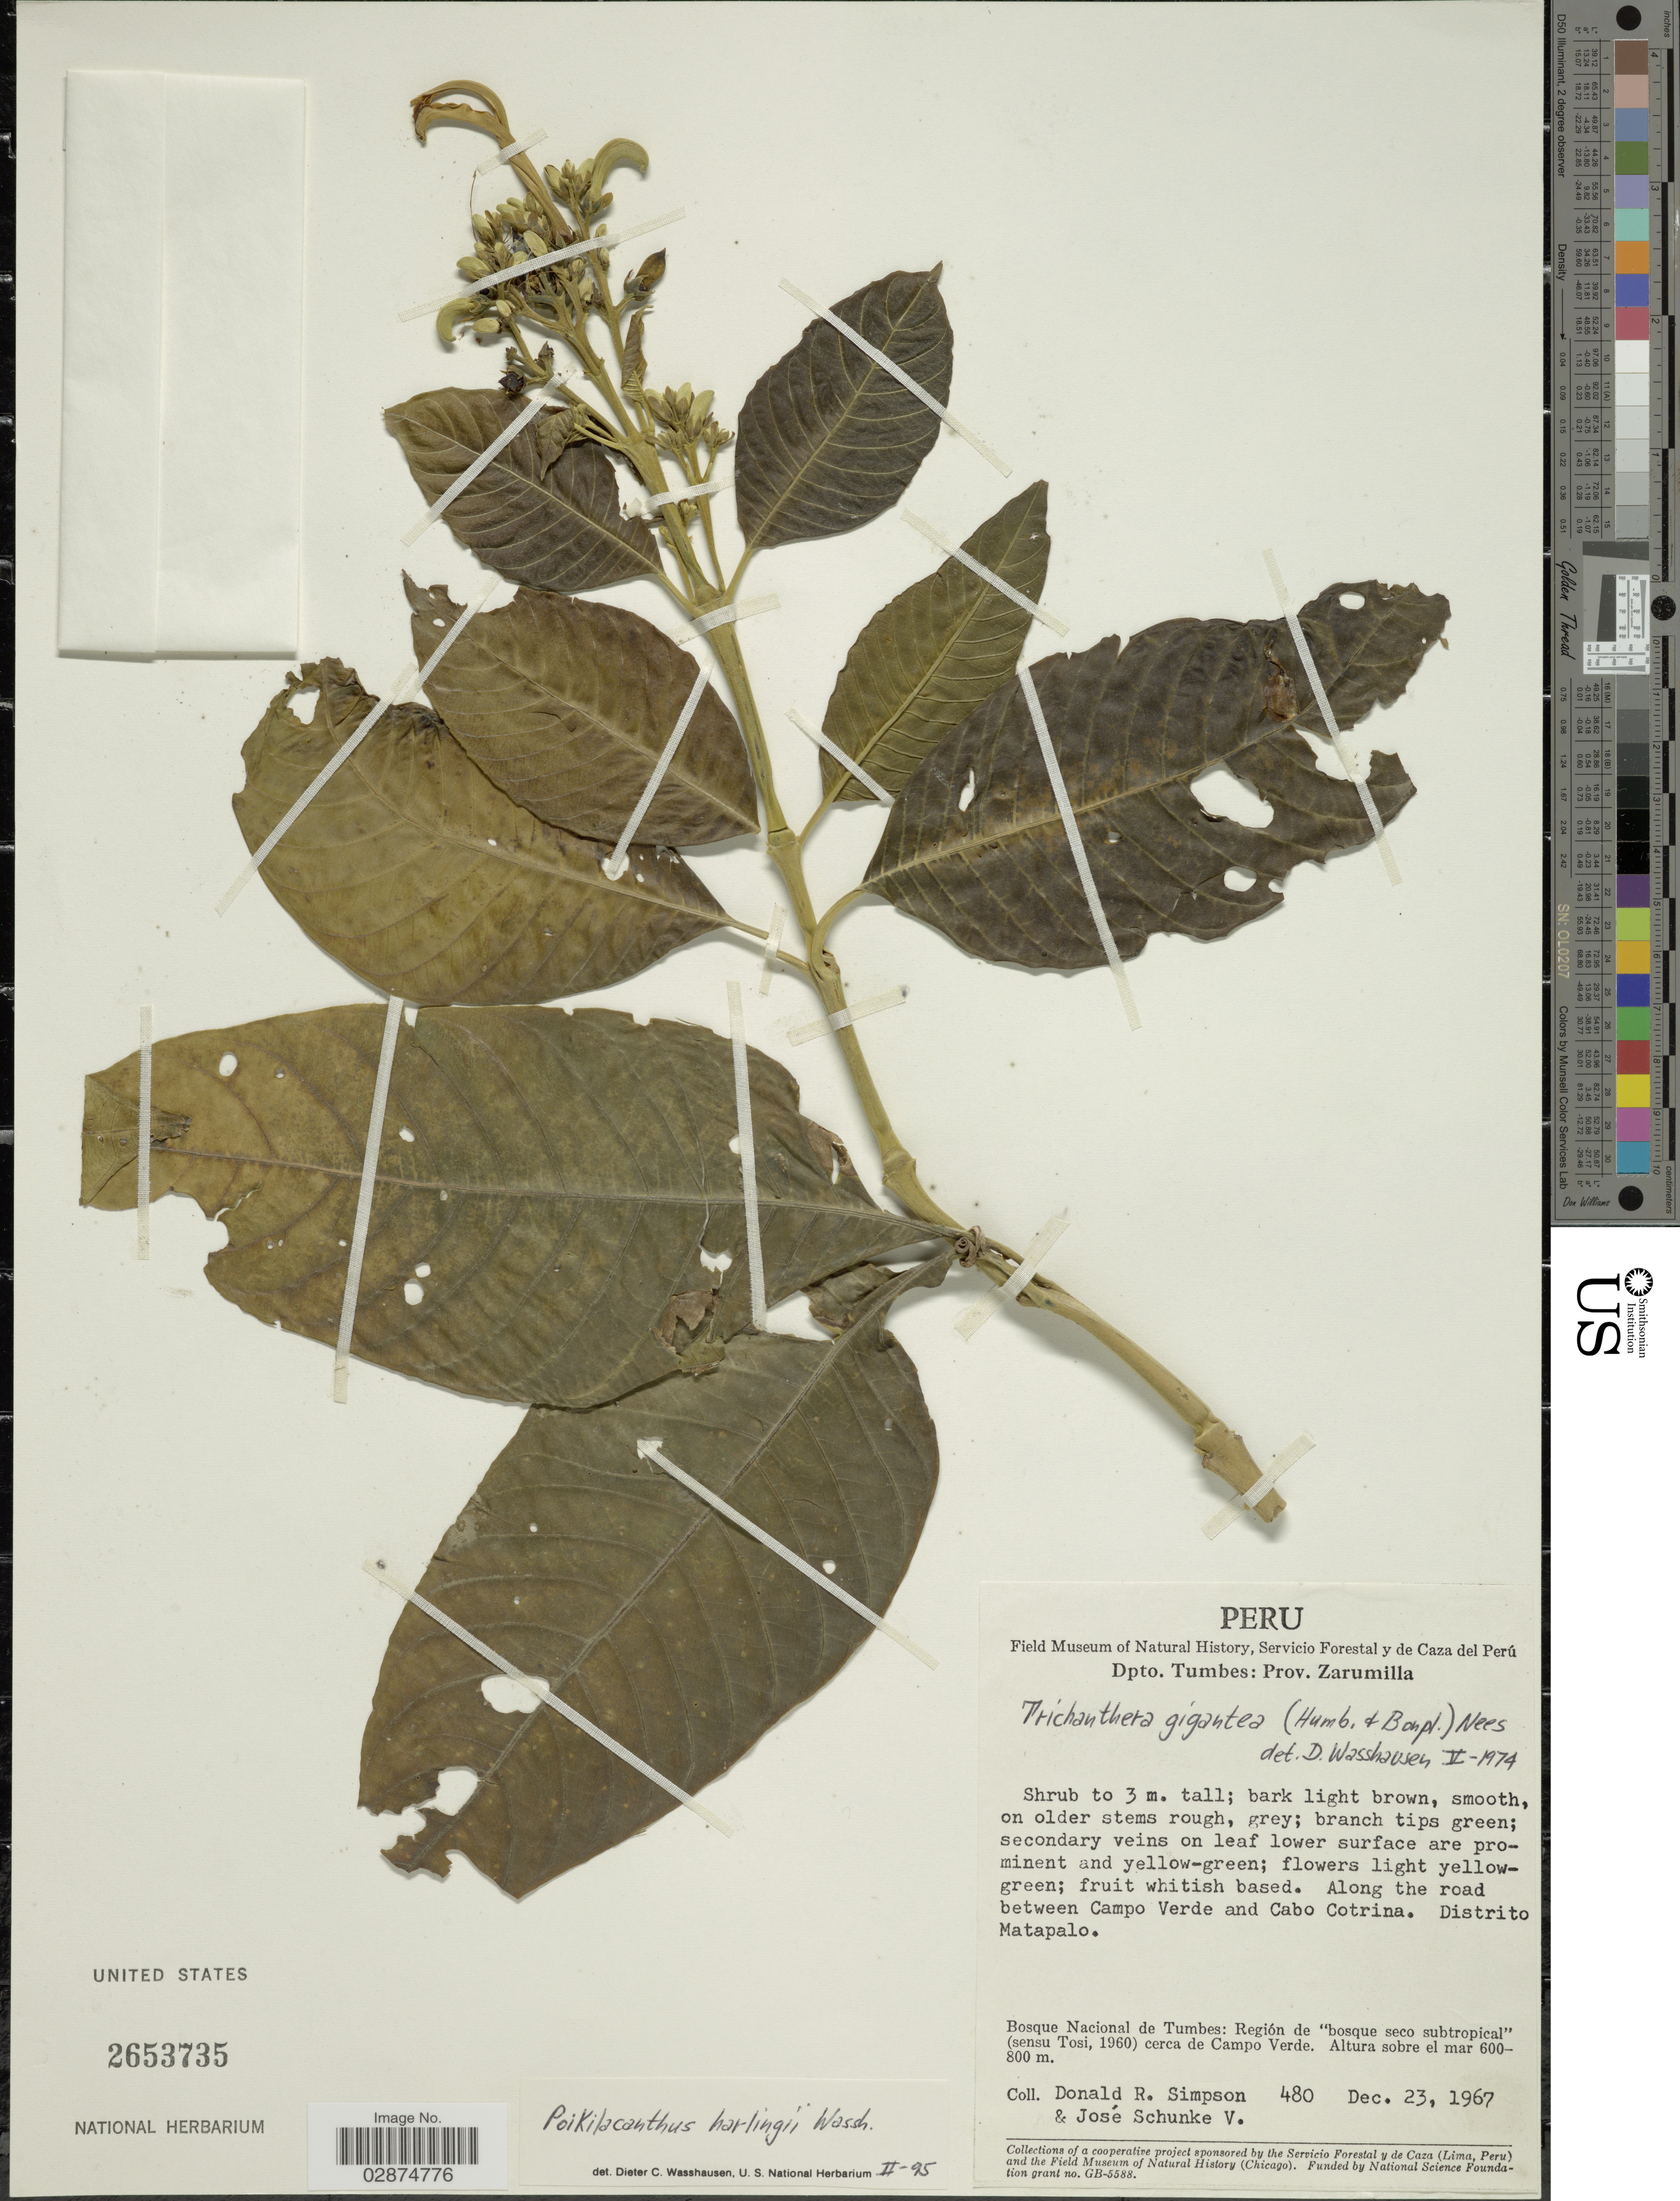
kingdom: Plantae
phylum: Tracheophyta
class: Magnoliopsida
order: Lamiales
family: Acanthaceae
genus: Poikilacanthus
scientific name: Poikilacanthus harlingii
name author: Wassh.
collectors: D. R. Simpson & J. Schunke Vigo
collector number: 480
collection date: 1967-12-23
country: Peru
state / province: Tumbes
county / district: Zarumilla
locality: Dpto. Tumbes: Prov. Zarumilla. Along the road between Campo Verde and Cabo Cotrina. Distrito Matapalo. Bosque Nacional de Tumbes: Región de "bosque seco subtropical" (sensu Tosi, 1960) cerca de Campo Verde.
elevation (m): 600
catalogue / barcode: US 2653735